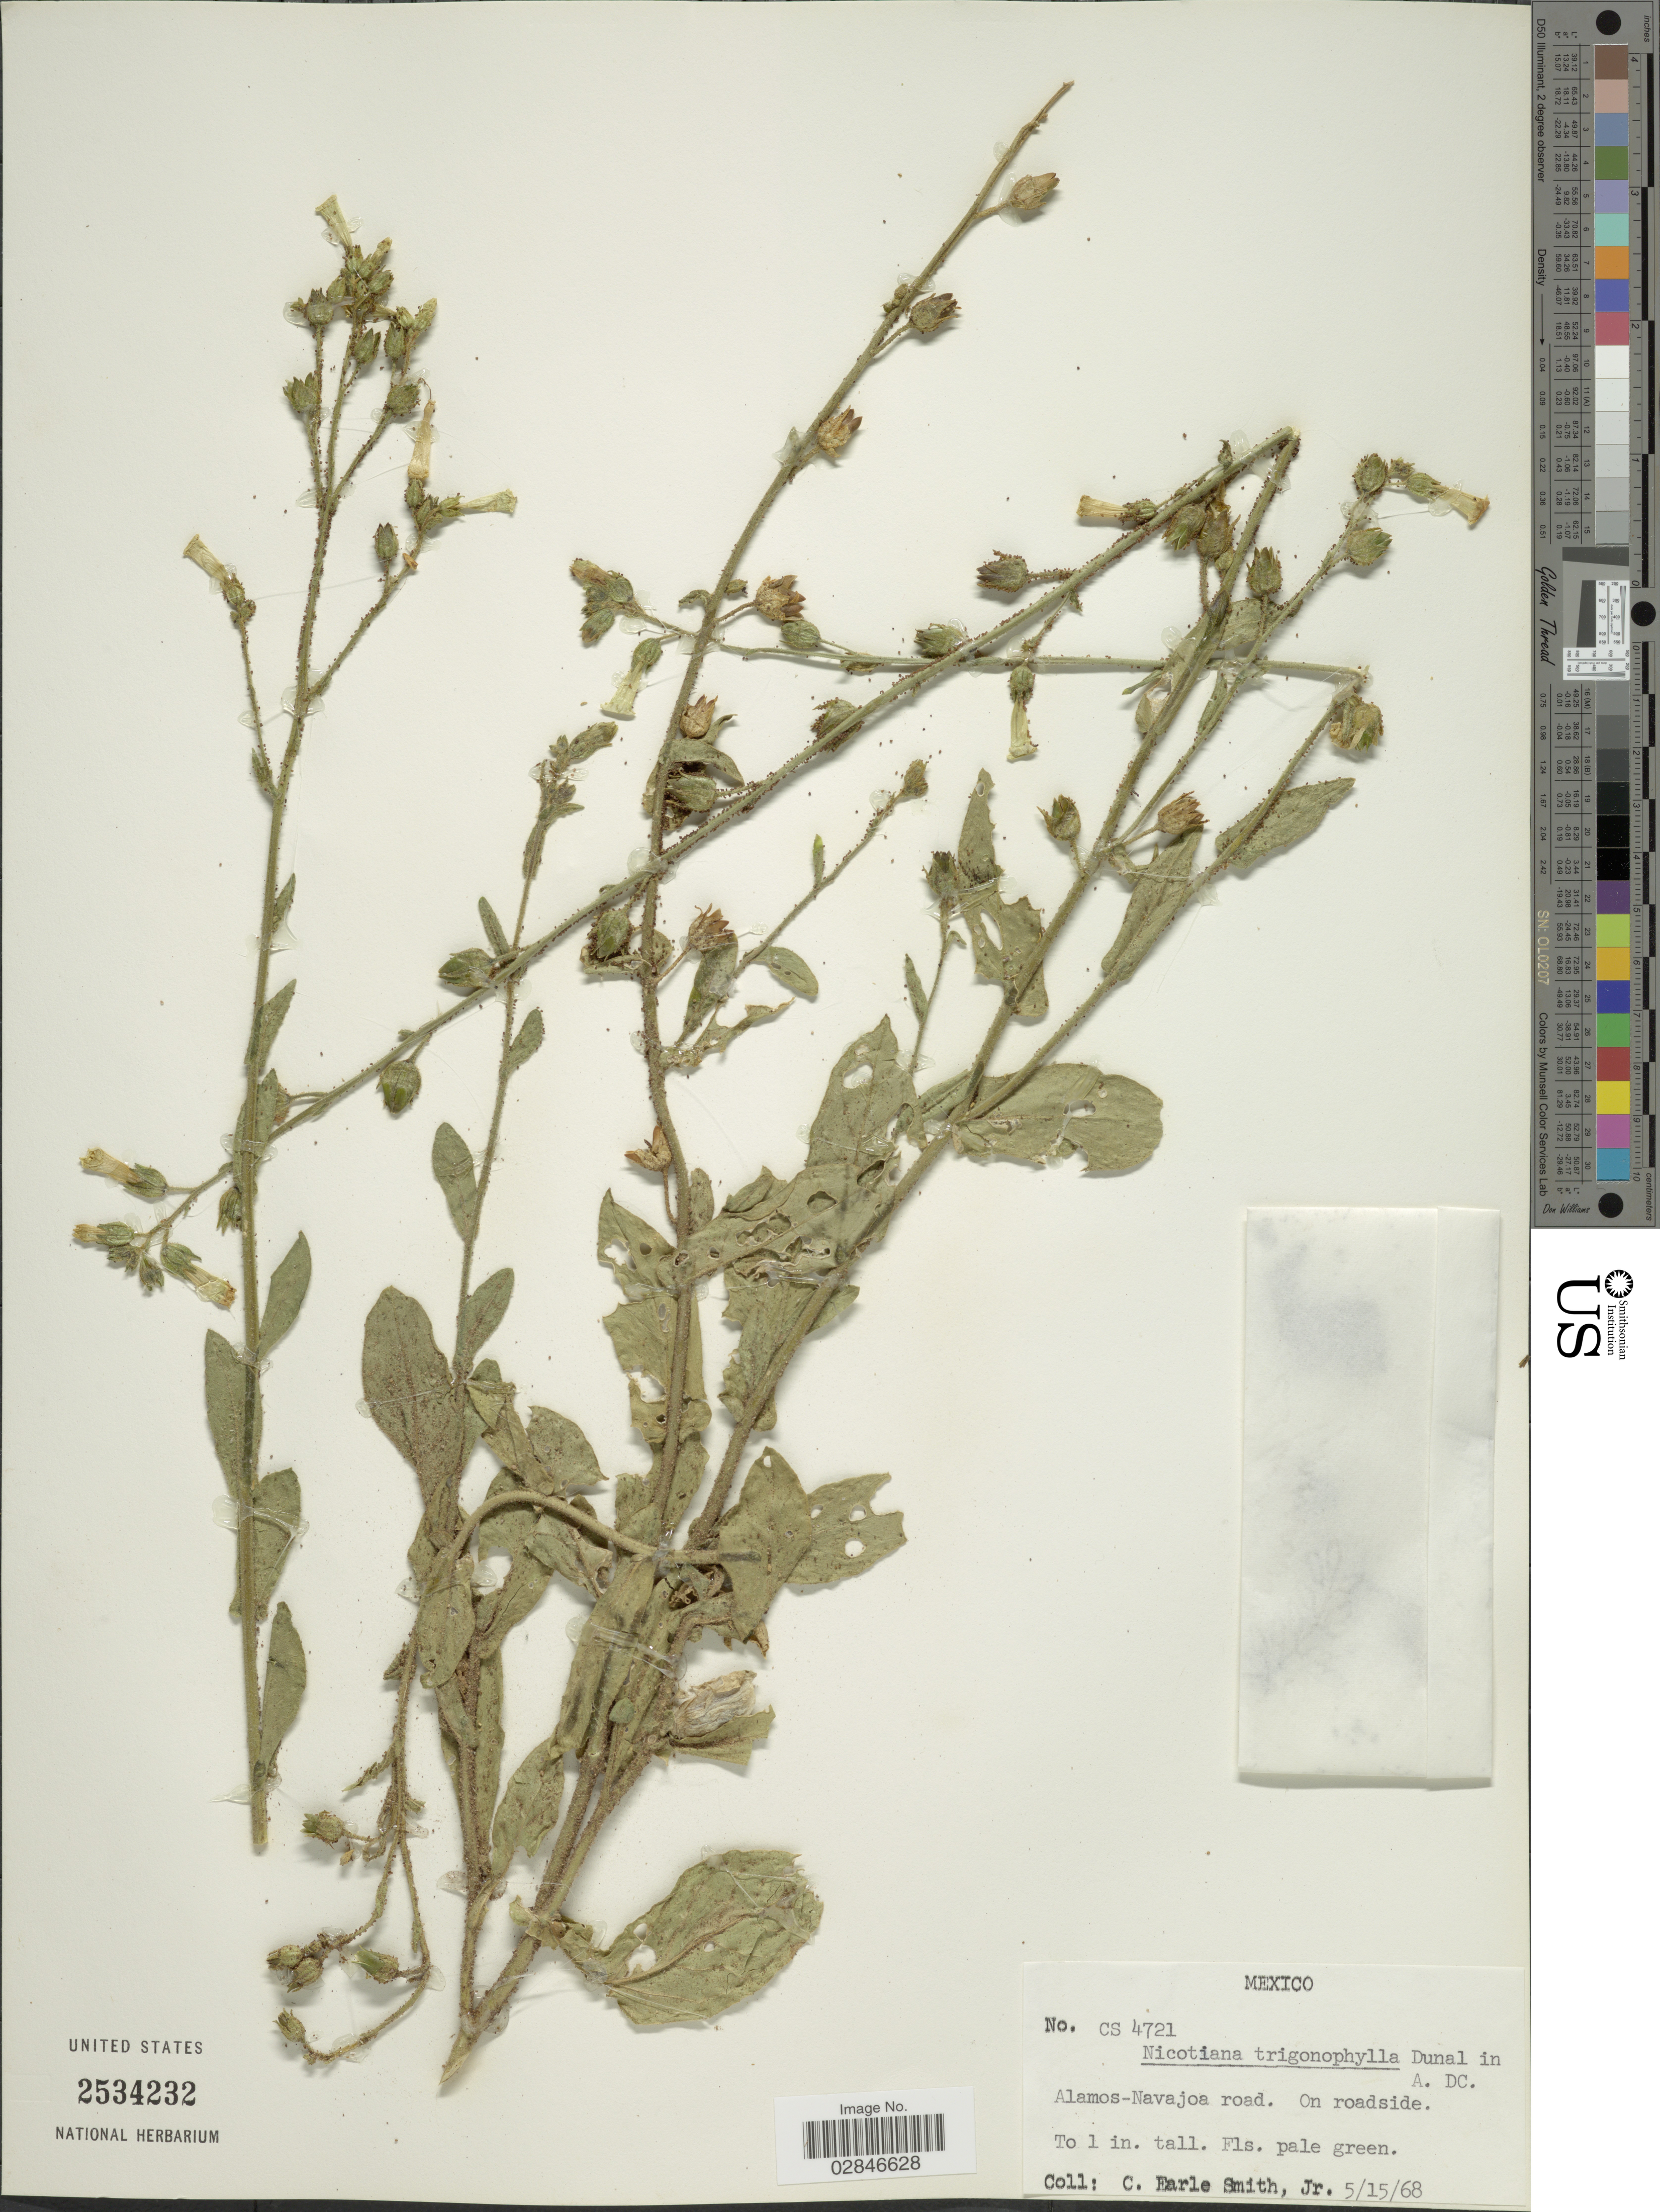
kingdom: Plantae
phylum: Tracheophyta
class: Magnoliopsida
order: Solanales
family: Solanaceae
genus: Nicotiana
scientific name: Nicotiana trigonophylla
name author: Dunal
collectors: C. E. Smith Jr.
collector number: CS4721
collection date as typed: Transcribed d/m/y: 15/5/68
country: Mexico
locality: Alamos-Navajoa road.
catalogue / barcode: US 2534232